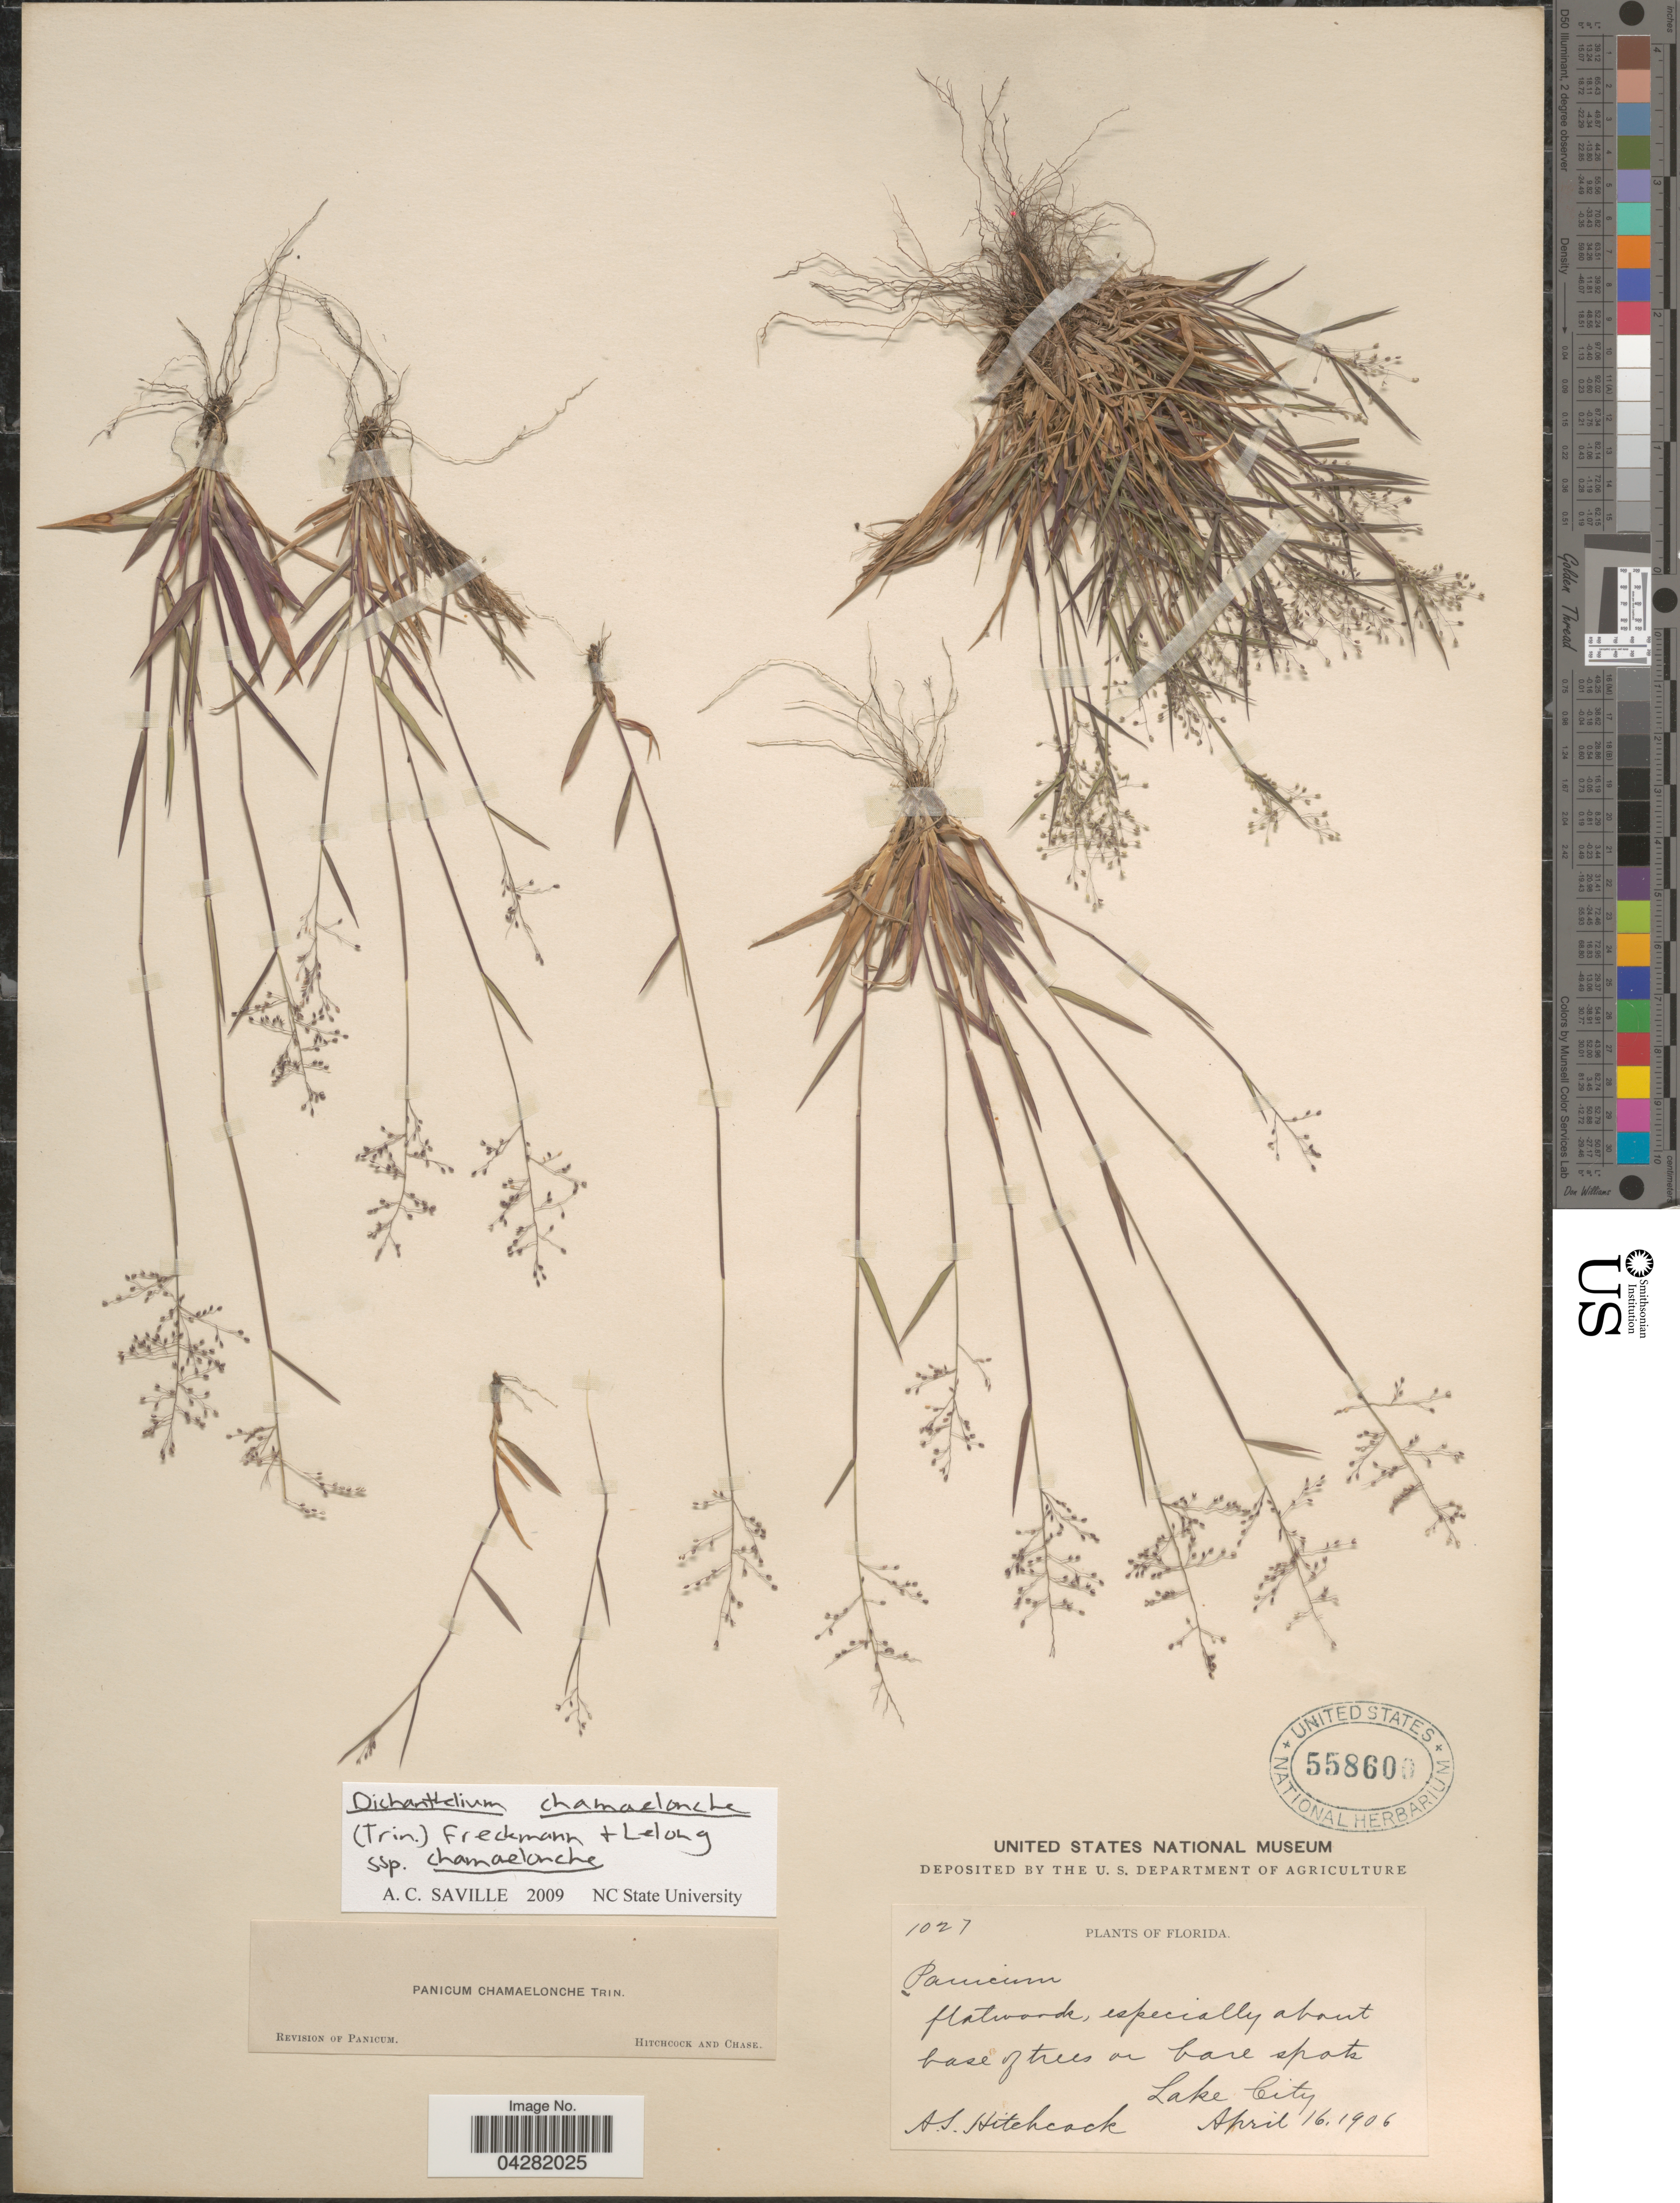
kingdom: Plantae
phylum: Tracheophyta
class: Liliopsida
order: Poales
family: Poaceae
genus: Dichanthelium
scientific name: Dichanthelium ensifolium var. ensifolium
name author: (Baldwin ex Elliot) Gould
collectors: A. S. Hitchcock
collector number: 1027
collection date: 1906-04-16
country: United States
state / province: Florida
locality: Lake City.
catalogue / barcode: US 558600